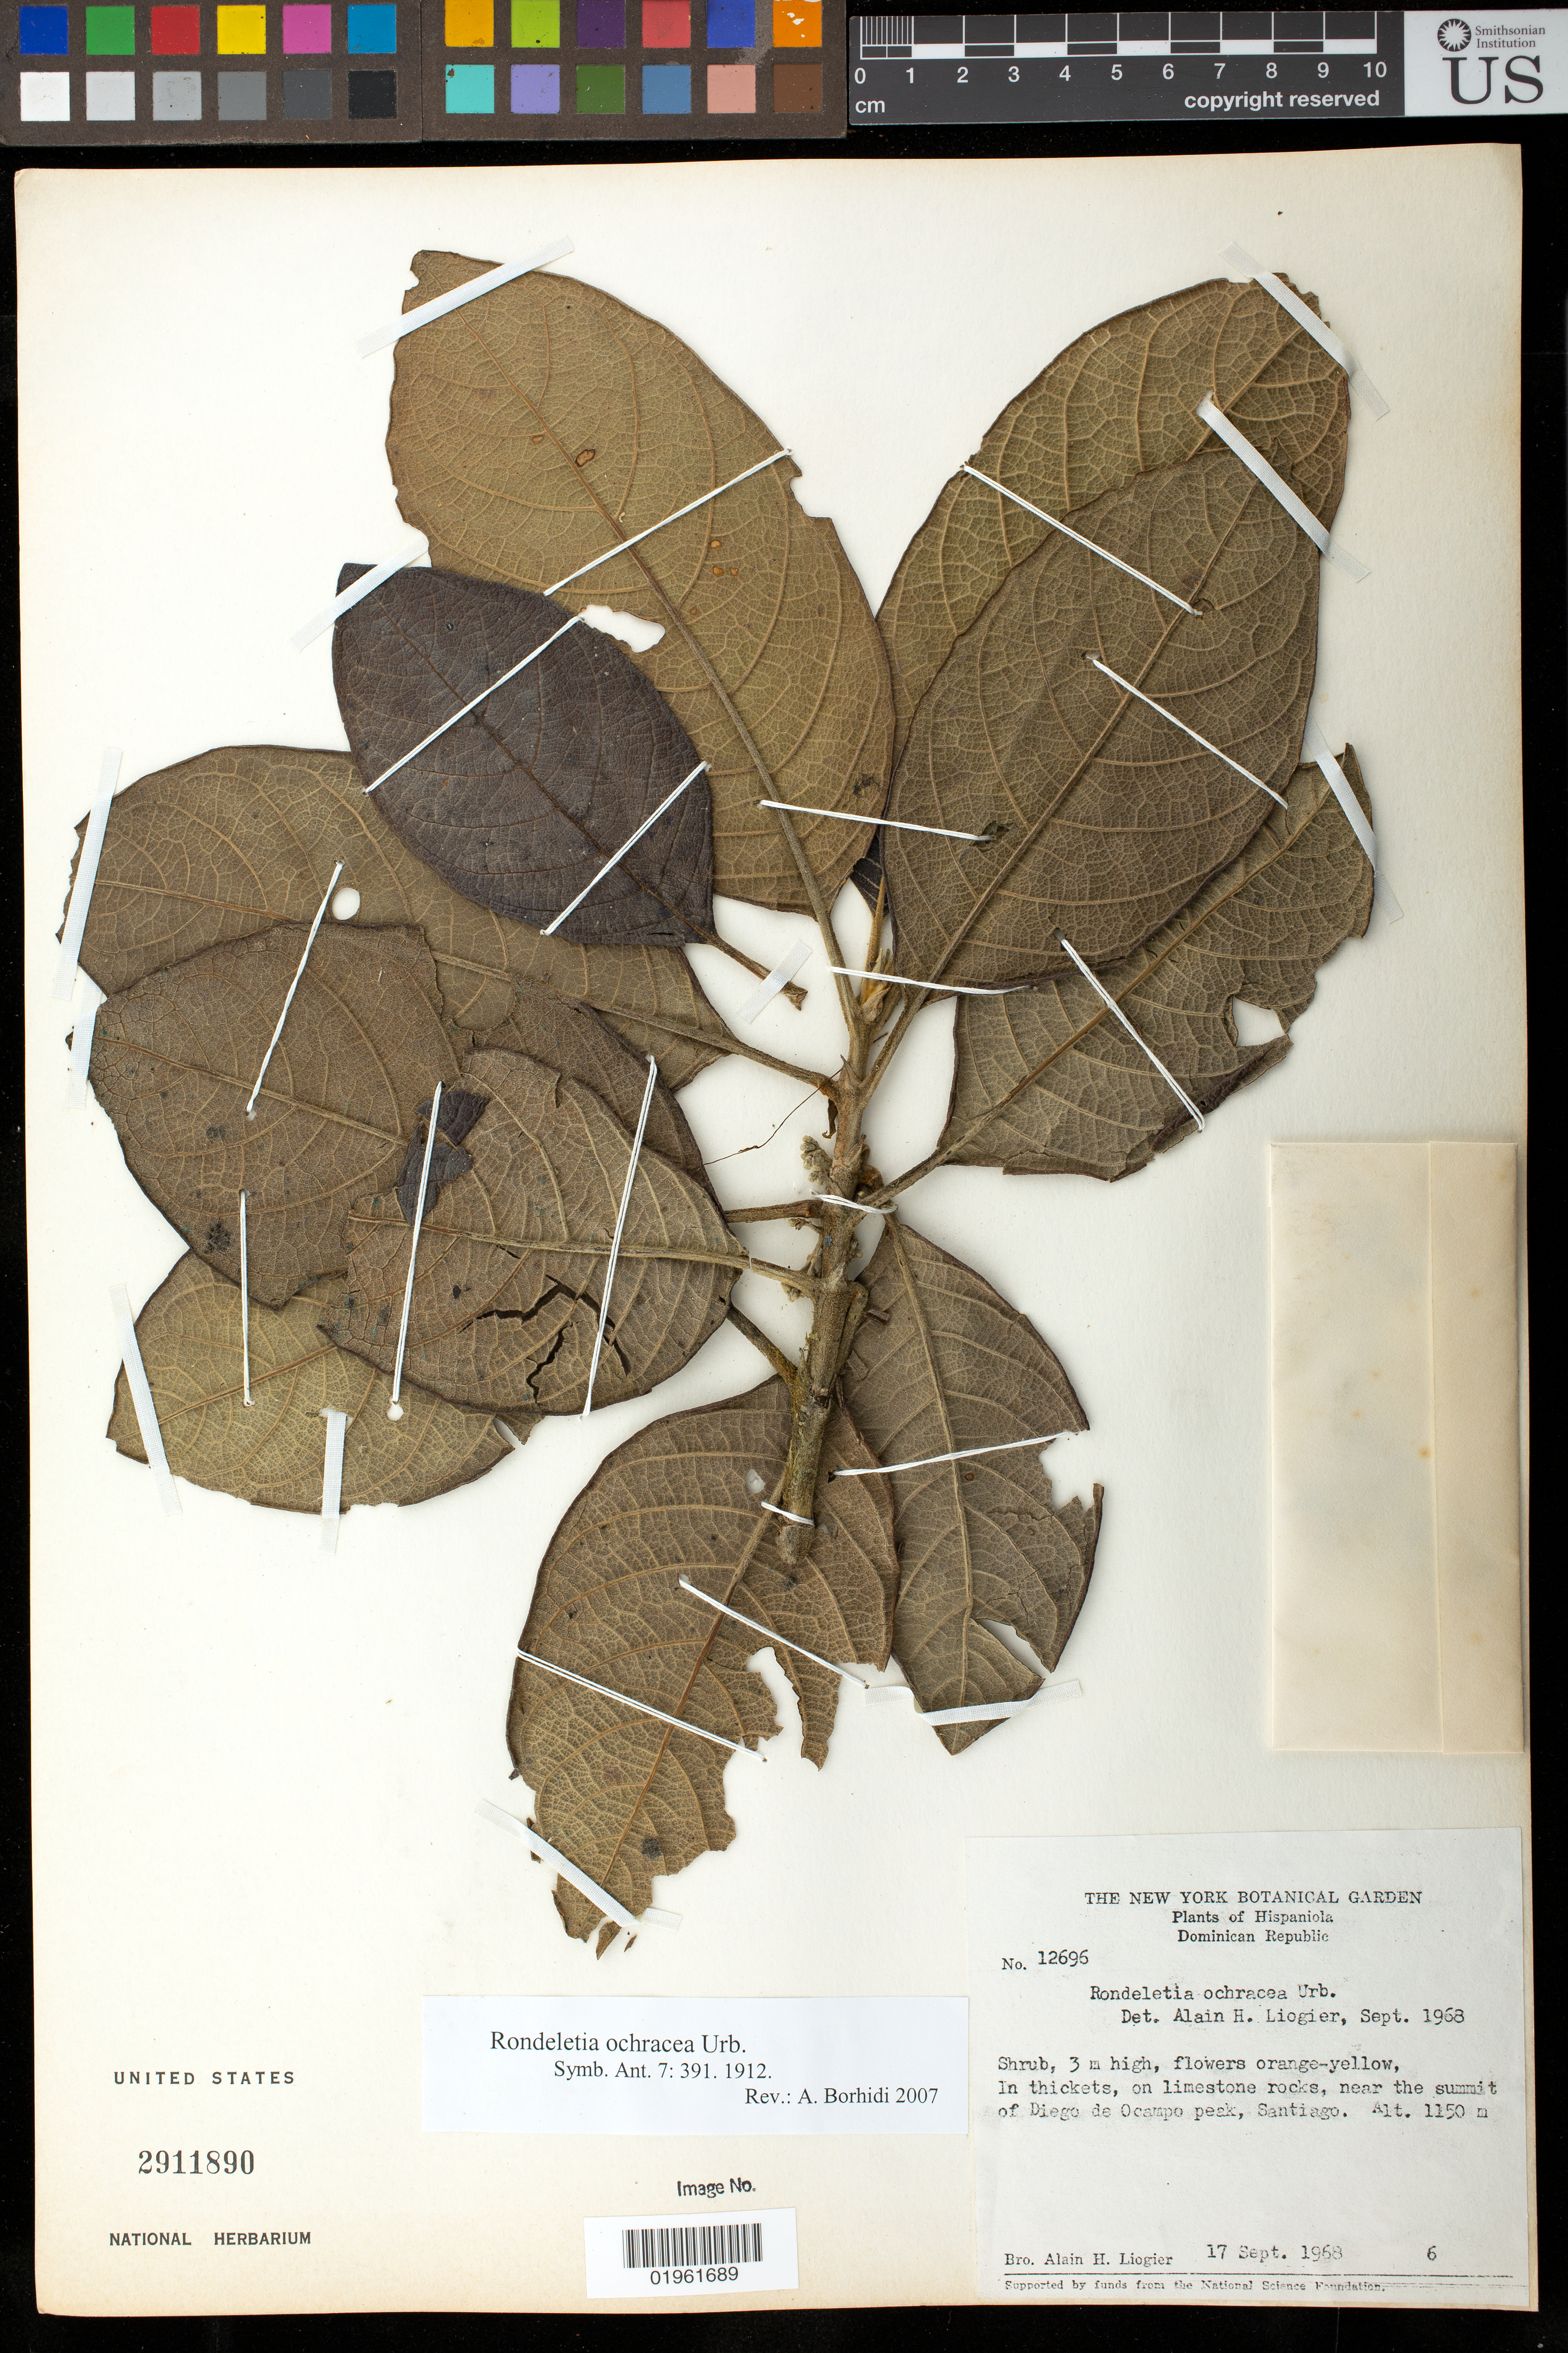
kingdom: Plantae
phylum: Tracheophyta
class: Magnoliopsida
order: Gentianales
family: Rubiaceae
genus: Rondeletia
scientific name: Rondeletia ochracea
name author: Urb.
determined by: Borhidi, Attila L.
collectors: A. H. Liogier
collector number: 12696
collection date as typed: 17 Sep 1968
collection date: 1968-09-17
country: Dominican Republic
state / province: Santiago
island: Hispaniola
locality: Near the summit of Diego de Ocampo Peak.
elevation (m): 1100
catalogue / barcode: US 2911890